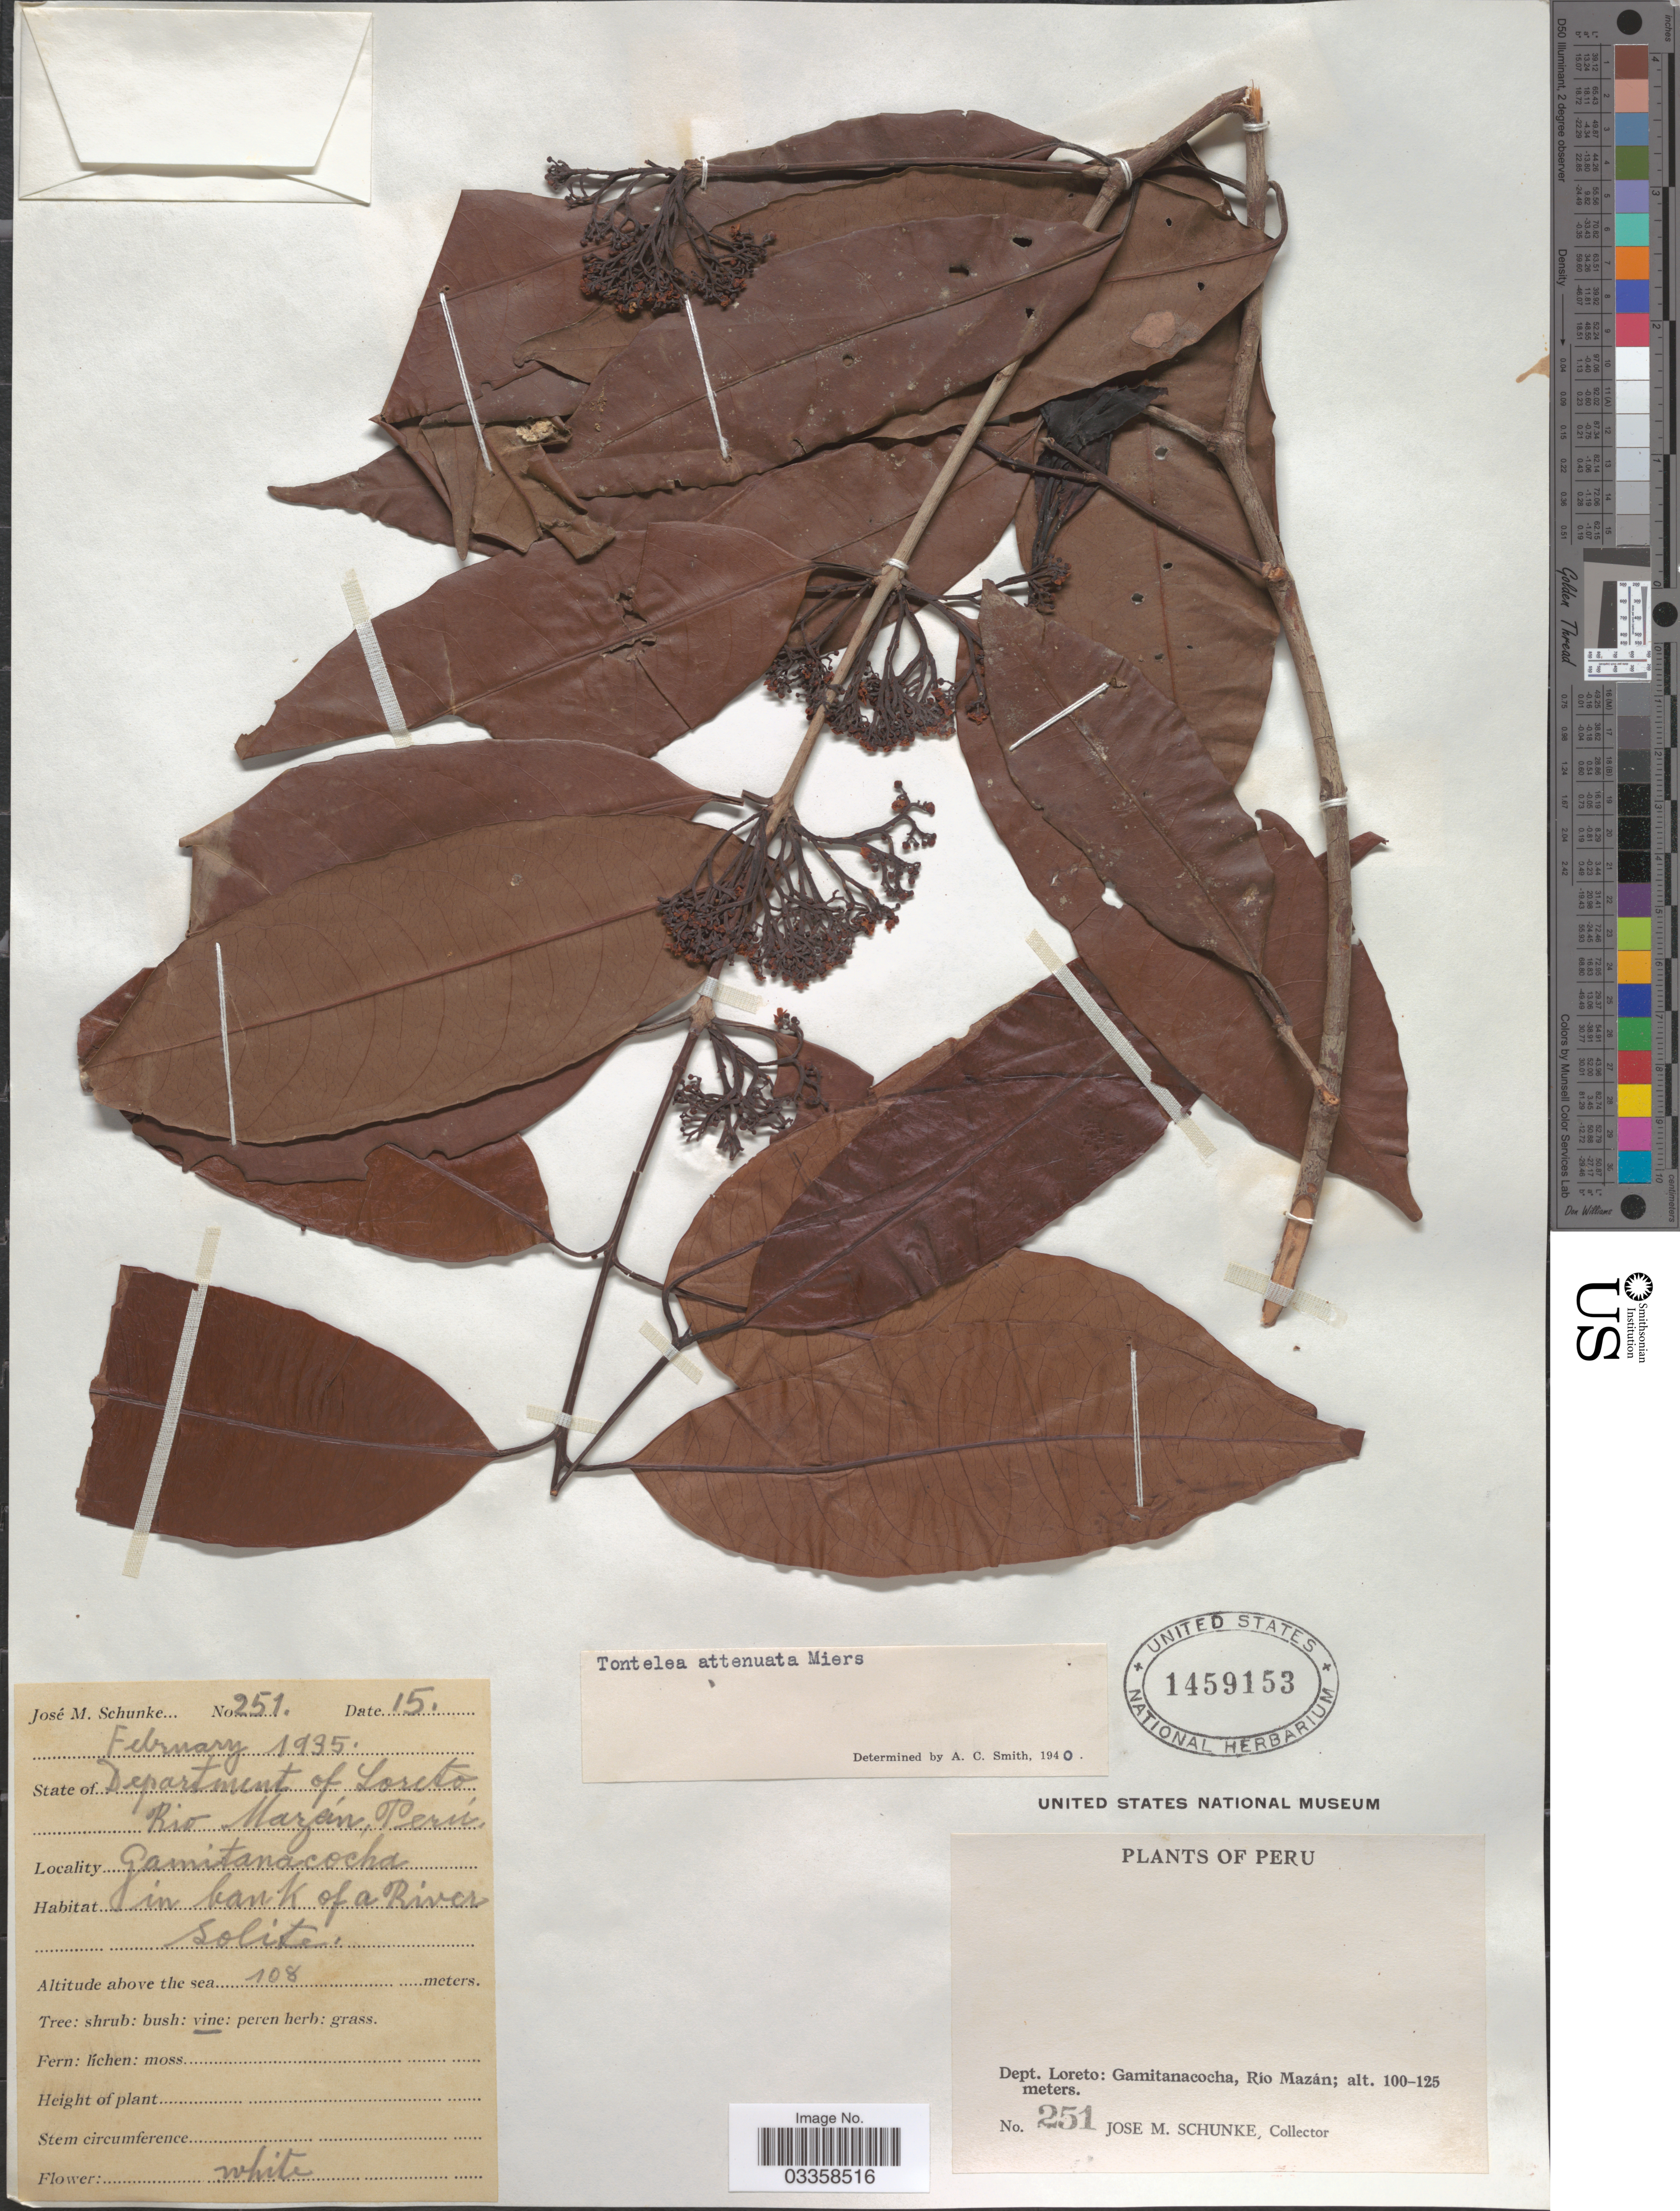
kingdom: Plantae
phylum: Tracheophyta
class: Magnoliopsida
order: Celastrales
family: Celastraceae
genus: Tontelea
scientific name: Tontelea attenuata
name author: Miers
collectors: J. M. Schunke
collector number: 251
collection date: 1935-02-15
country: Peru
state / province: Loreto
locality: Department of Loreto. Rio Mazán. Gamitanacocha.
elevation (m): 108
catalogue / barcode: US 1459153